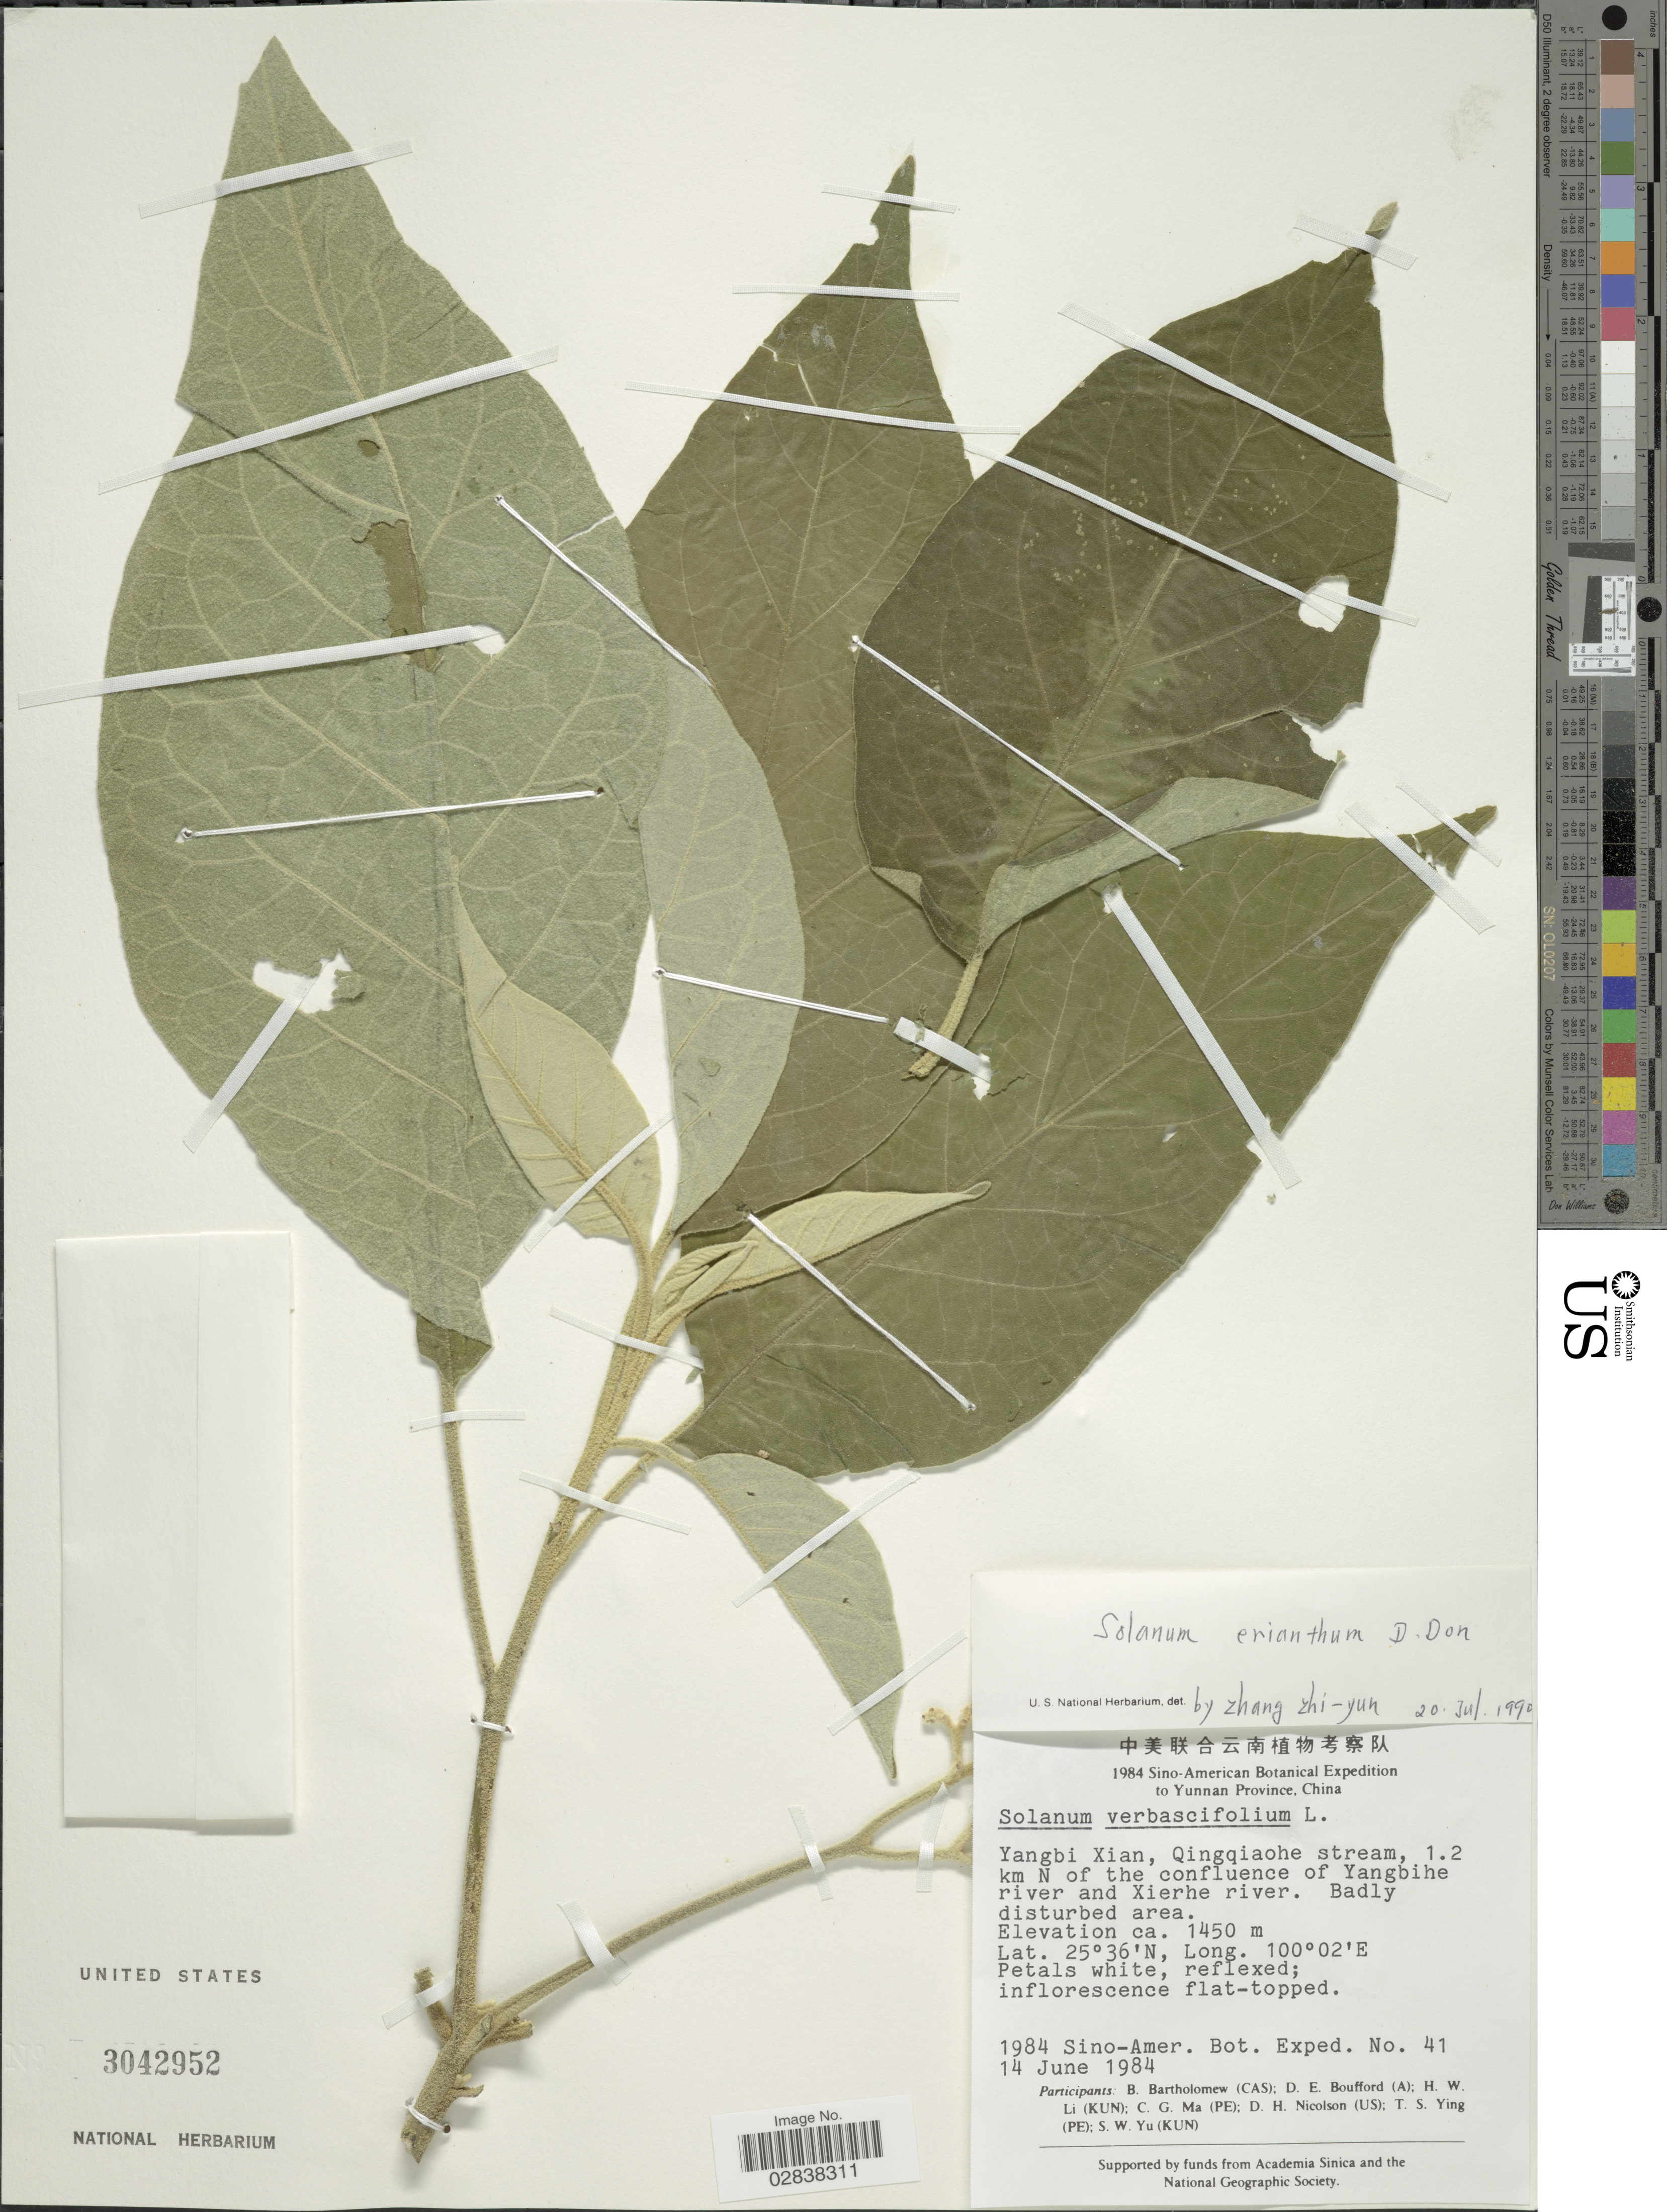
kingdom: Plantae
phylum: Tracheophyta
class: Magnoliopsida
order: Solanales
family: Solanaceae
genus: Solanum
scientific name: Solanum erianthum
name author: D. Don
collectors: B. Bartholomew, D. E. Boufford, H. W. Li, C. Ma & et al.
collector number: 41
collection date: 1984-06-14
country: China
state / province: Yunnan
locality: Yangbi Xian, Qingqiaohe stream, 1.2 km N of the confluence of Yangbihe river and Xierhe river.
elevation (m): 1450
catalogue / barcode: US 3042952